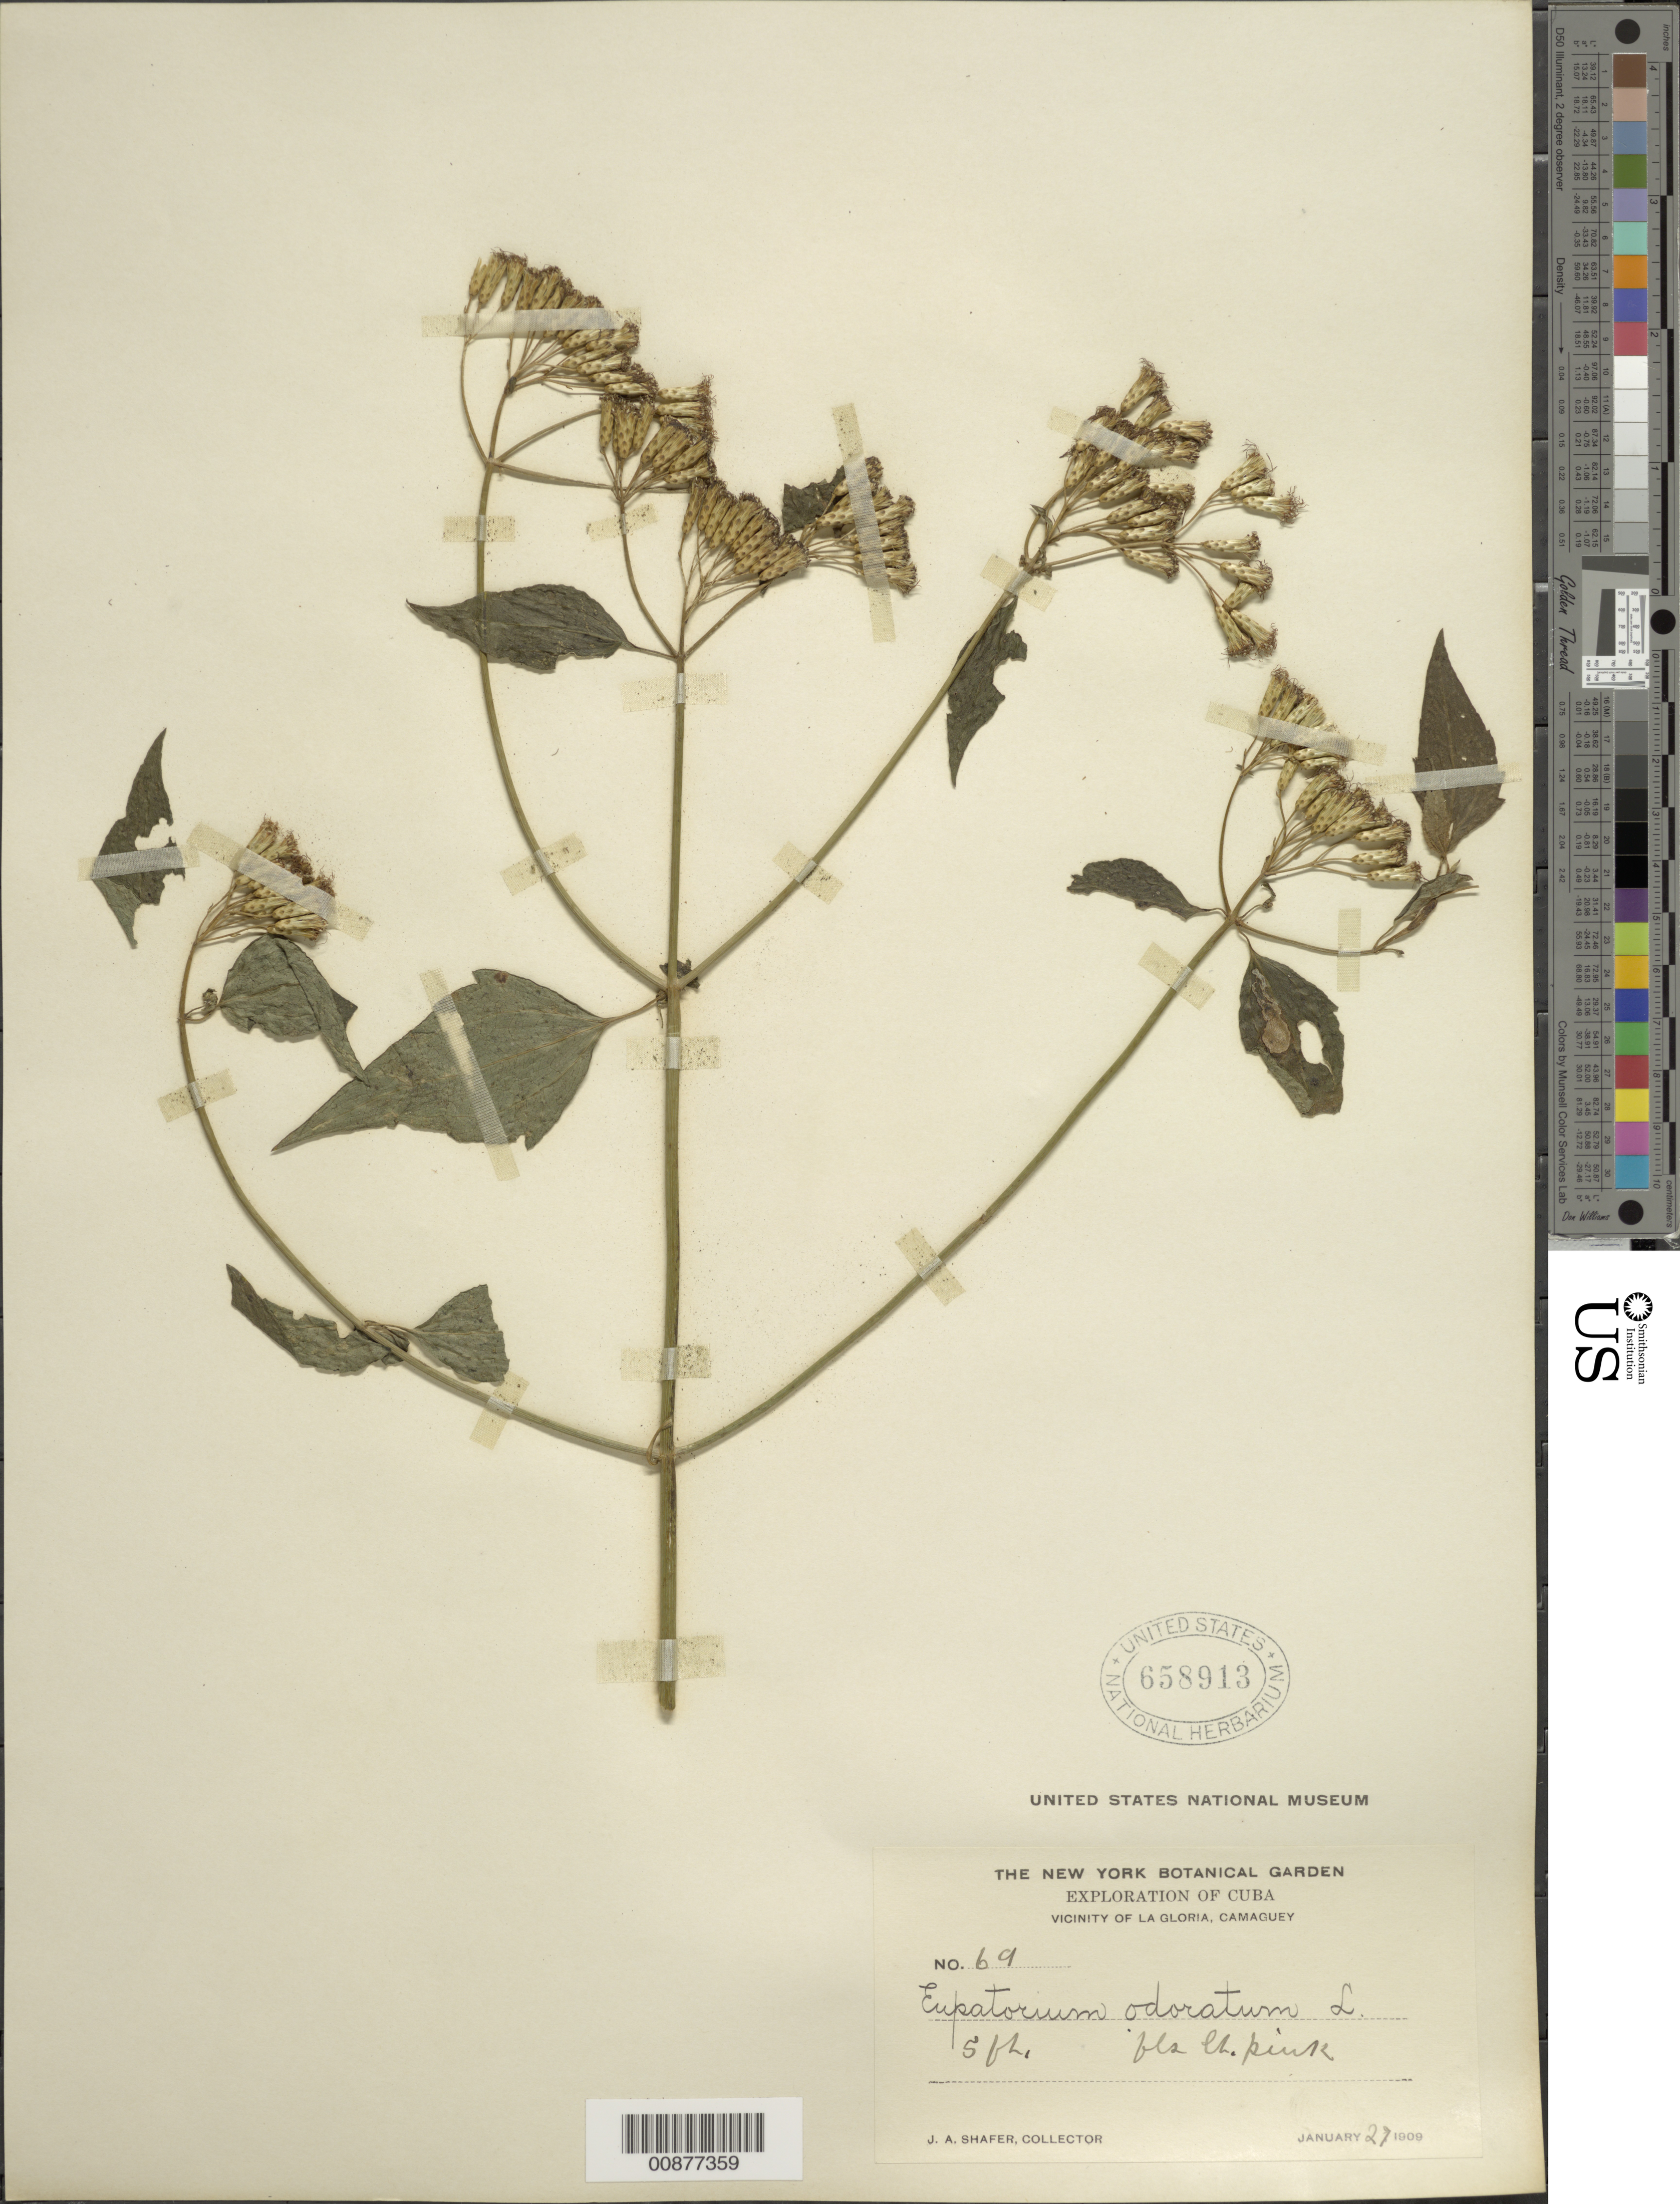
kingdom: Plantae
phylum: Tracheophyta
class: Magnoliopsida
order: Asterales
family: Asteraceae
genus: Chromolaena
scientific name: Chromolaena odorata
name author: (L.) R.M. King & H. Rob.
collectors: J. A. Shafer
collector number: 69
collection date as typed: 27 Jan 1909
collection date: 1909-01-27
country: Cuba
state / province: Camaguey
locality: Vicinity of La Gloria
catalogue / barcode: US 658913